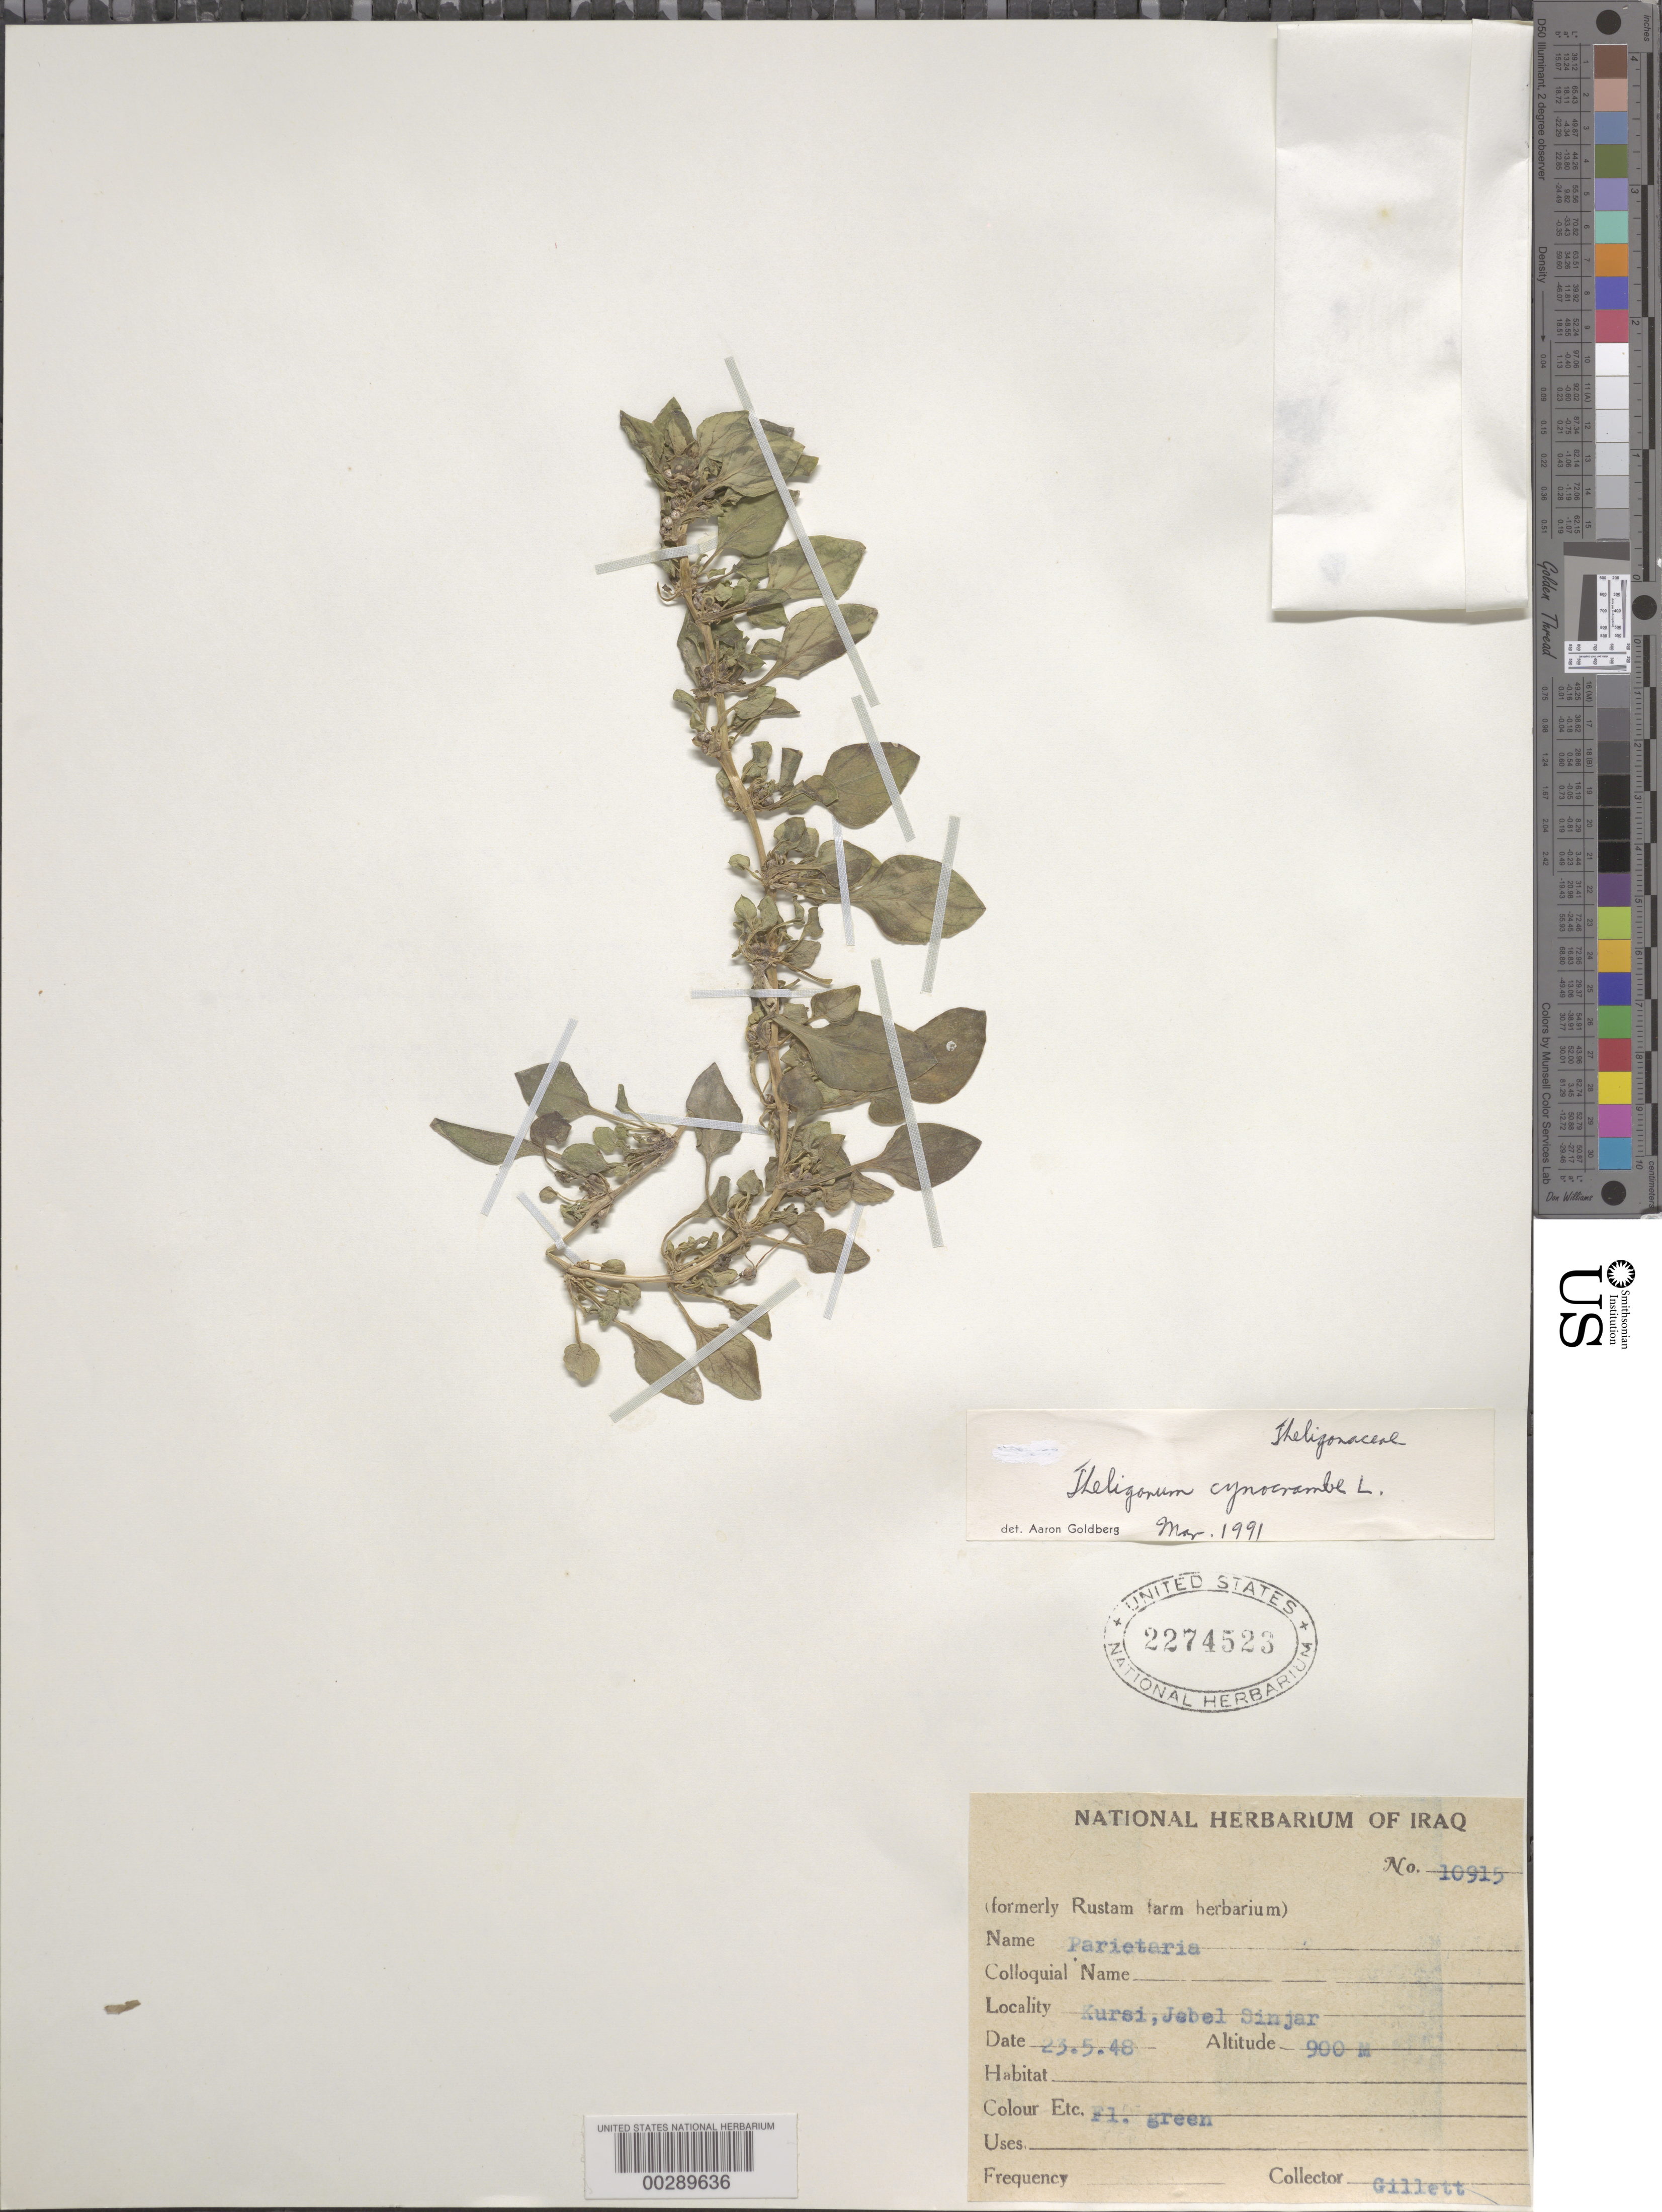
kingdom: Plantae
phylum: Tracheophyta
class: Magnoliopsida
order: Gentianales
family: Rubiaceae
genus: Theligonum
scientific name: Theligonum cynocrambe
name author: L.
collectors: J. B. Gillett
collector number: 10915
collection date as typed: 23 May 1948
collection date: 1948-05-23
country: Iraq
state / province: Ninawa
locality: Kursi, Jabel Sinjar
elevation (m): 900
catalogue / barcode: US 2274523